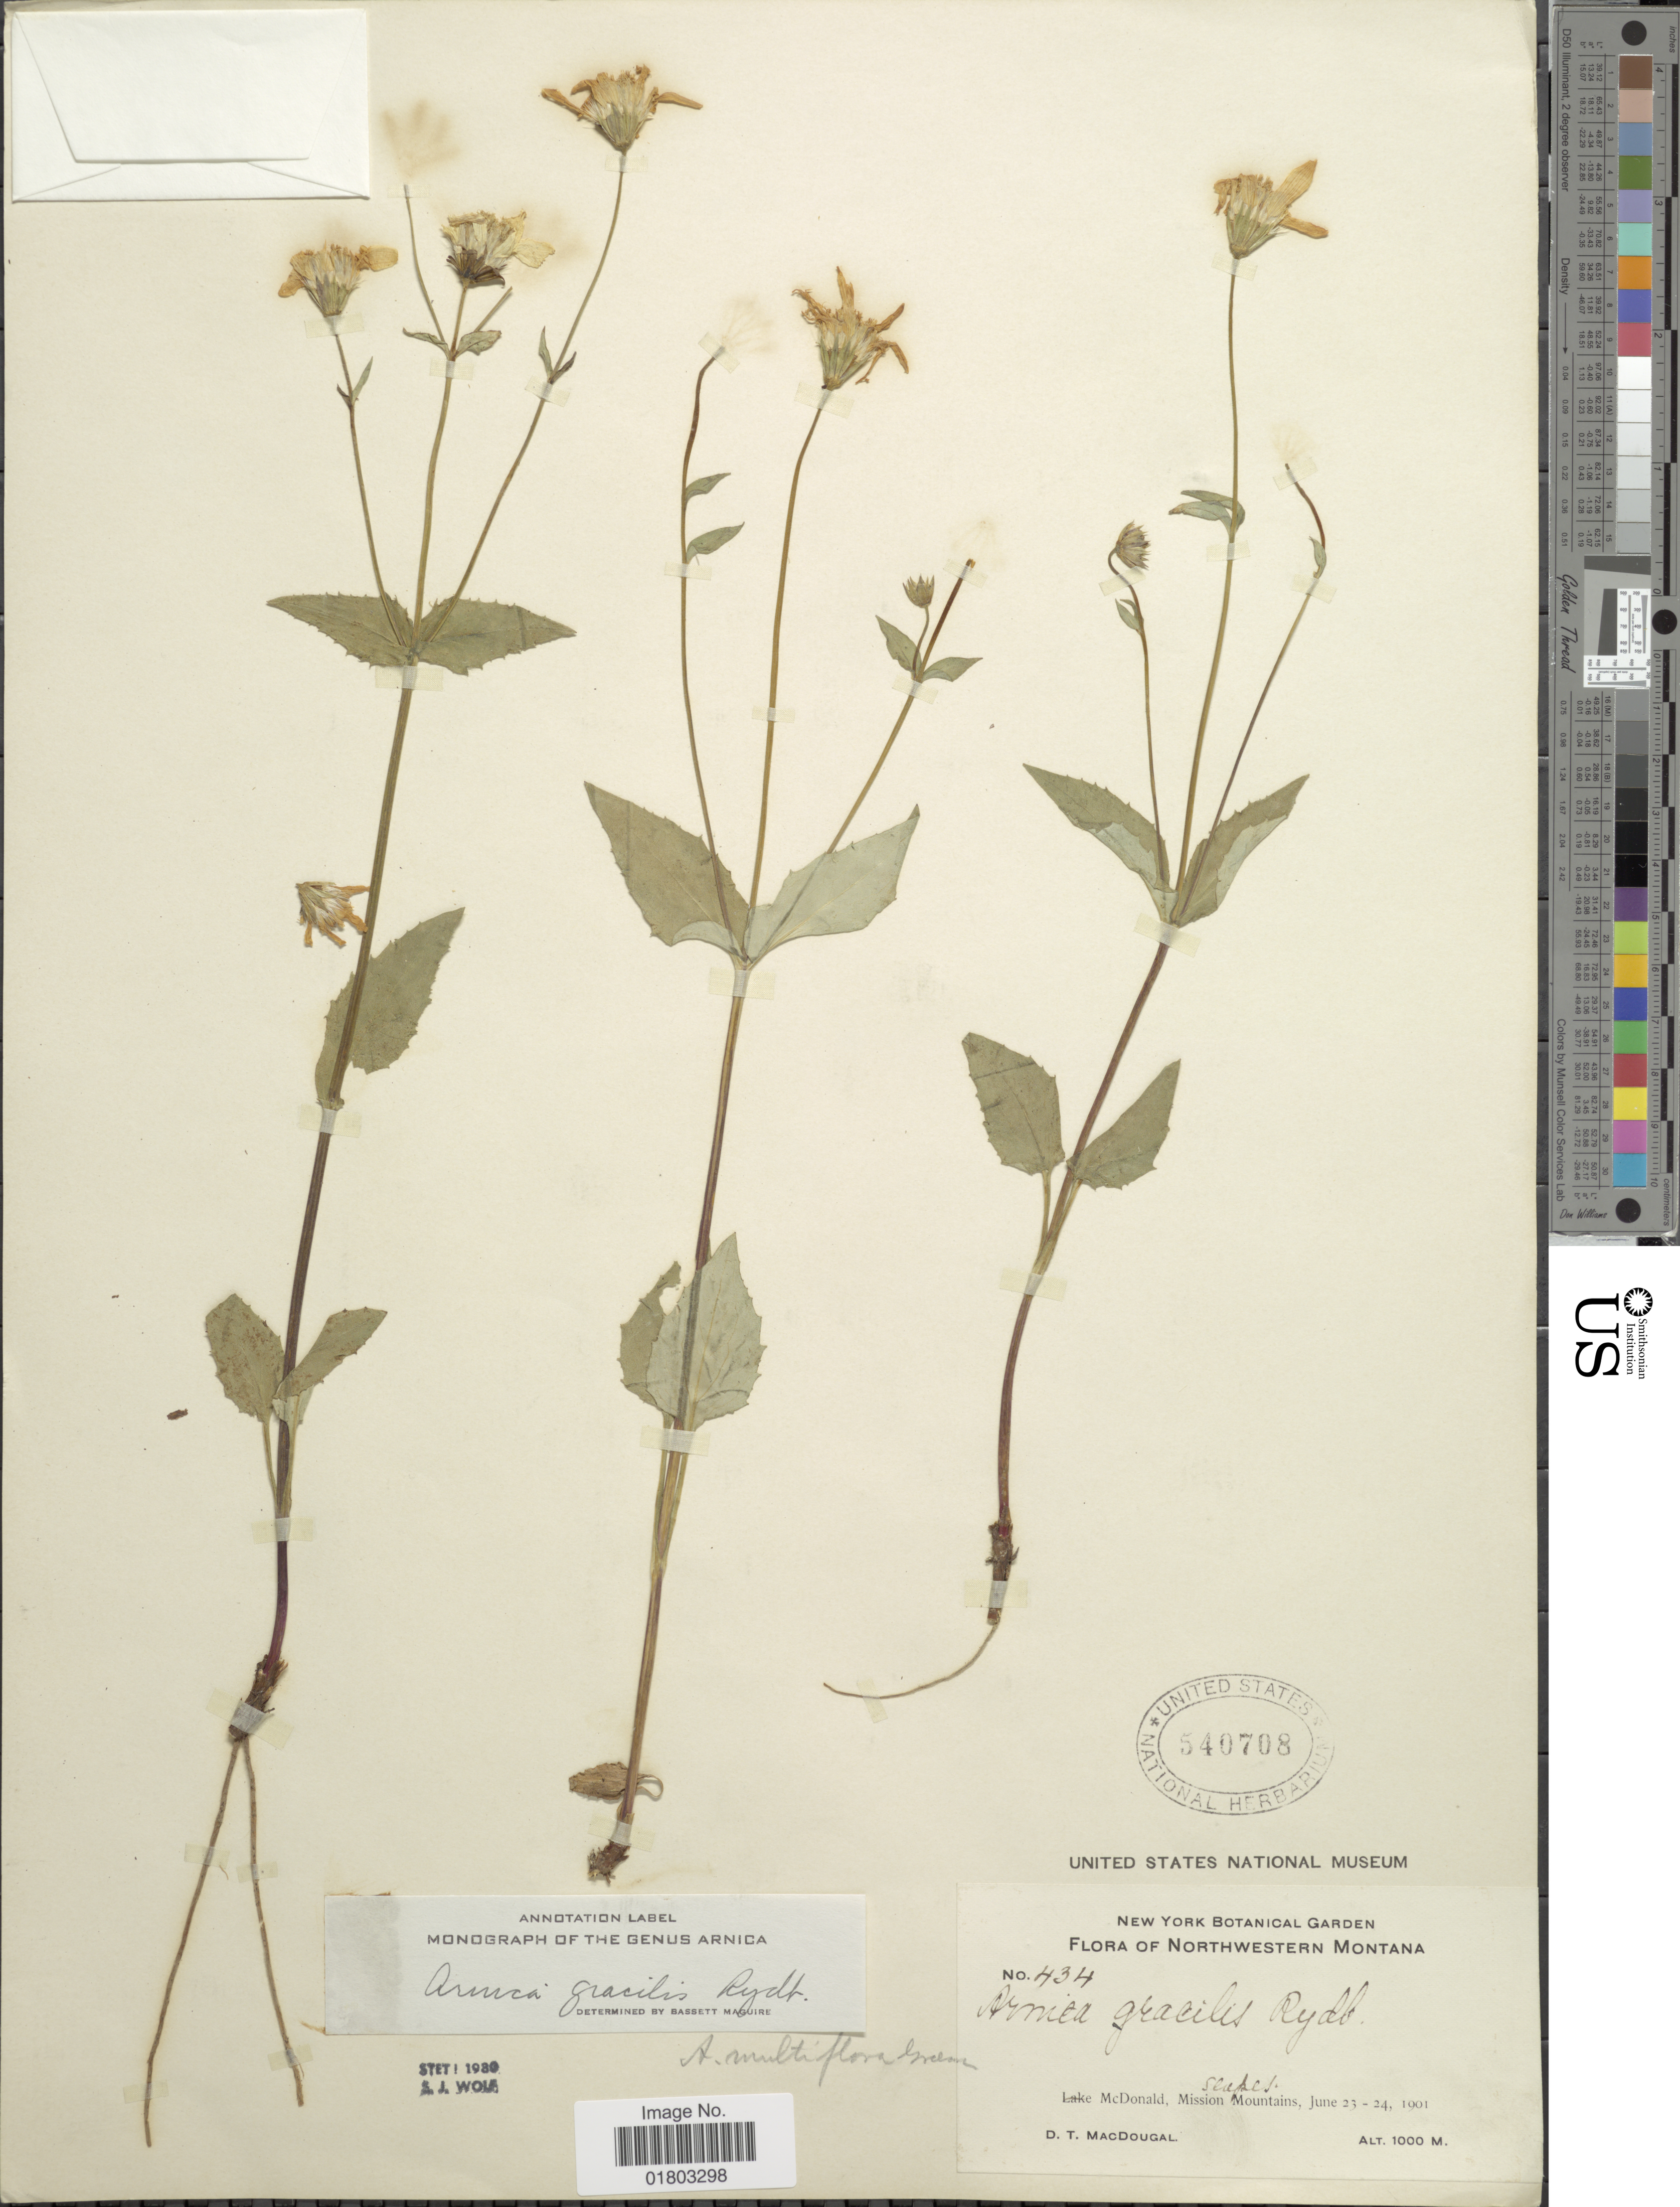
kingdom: Plantae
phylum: Tracheophyta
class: Magnoliopsida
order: Asterales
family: Asteraceae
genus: Arnica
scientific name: Arnica gracilis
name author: Rydb.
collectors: D. T. MacDougal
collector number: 434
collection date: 1901-06-23/1901-06-24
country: United States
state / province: Montana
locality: Northwestern Montana, McDonald, Mission slopes Mountains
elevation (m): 1000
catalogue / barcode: US 540708